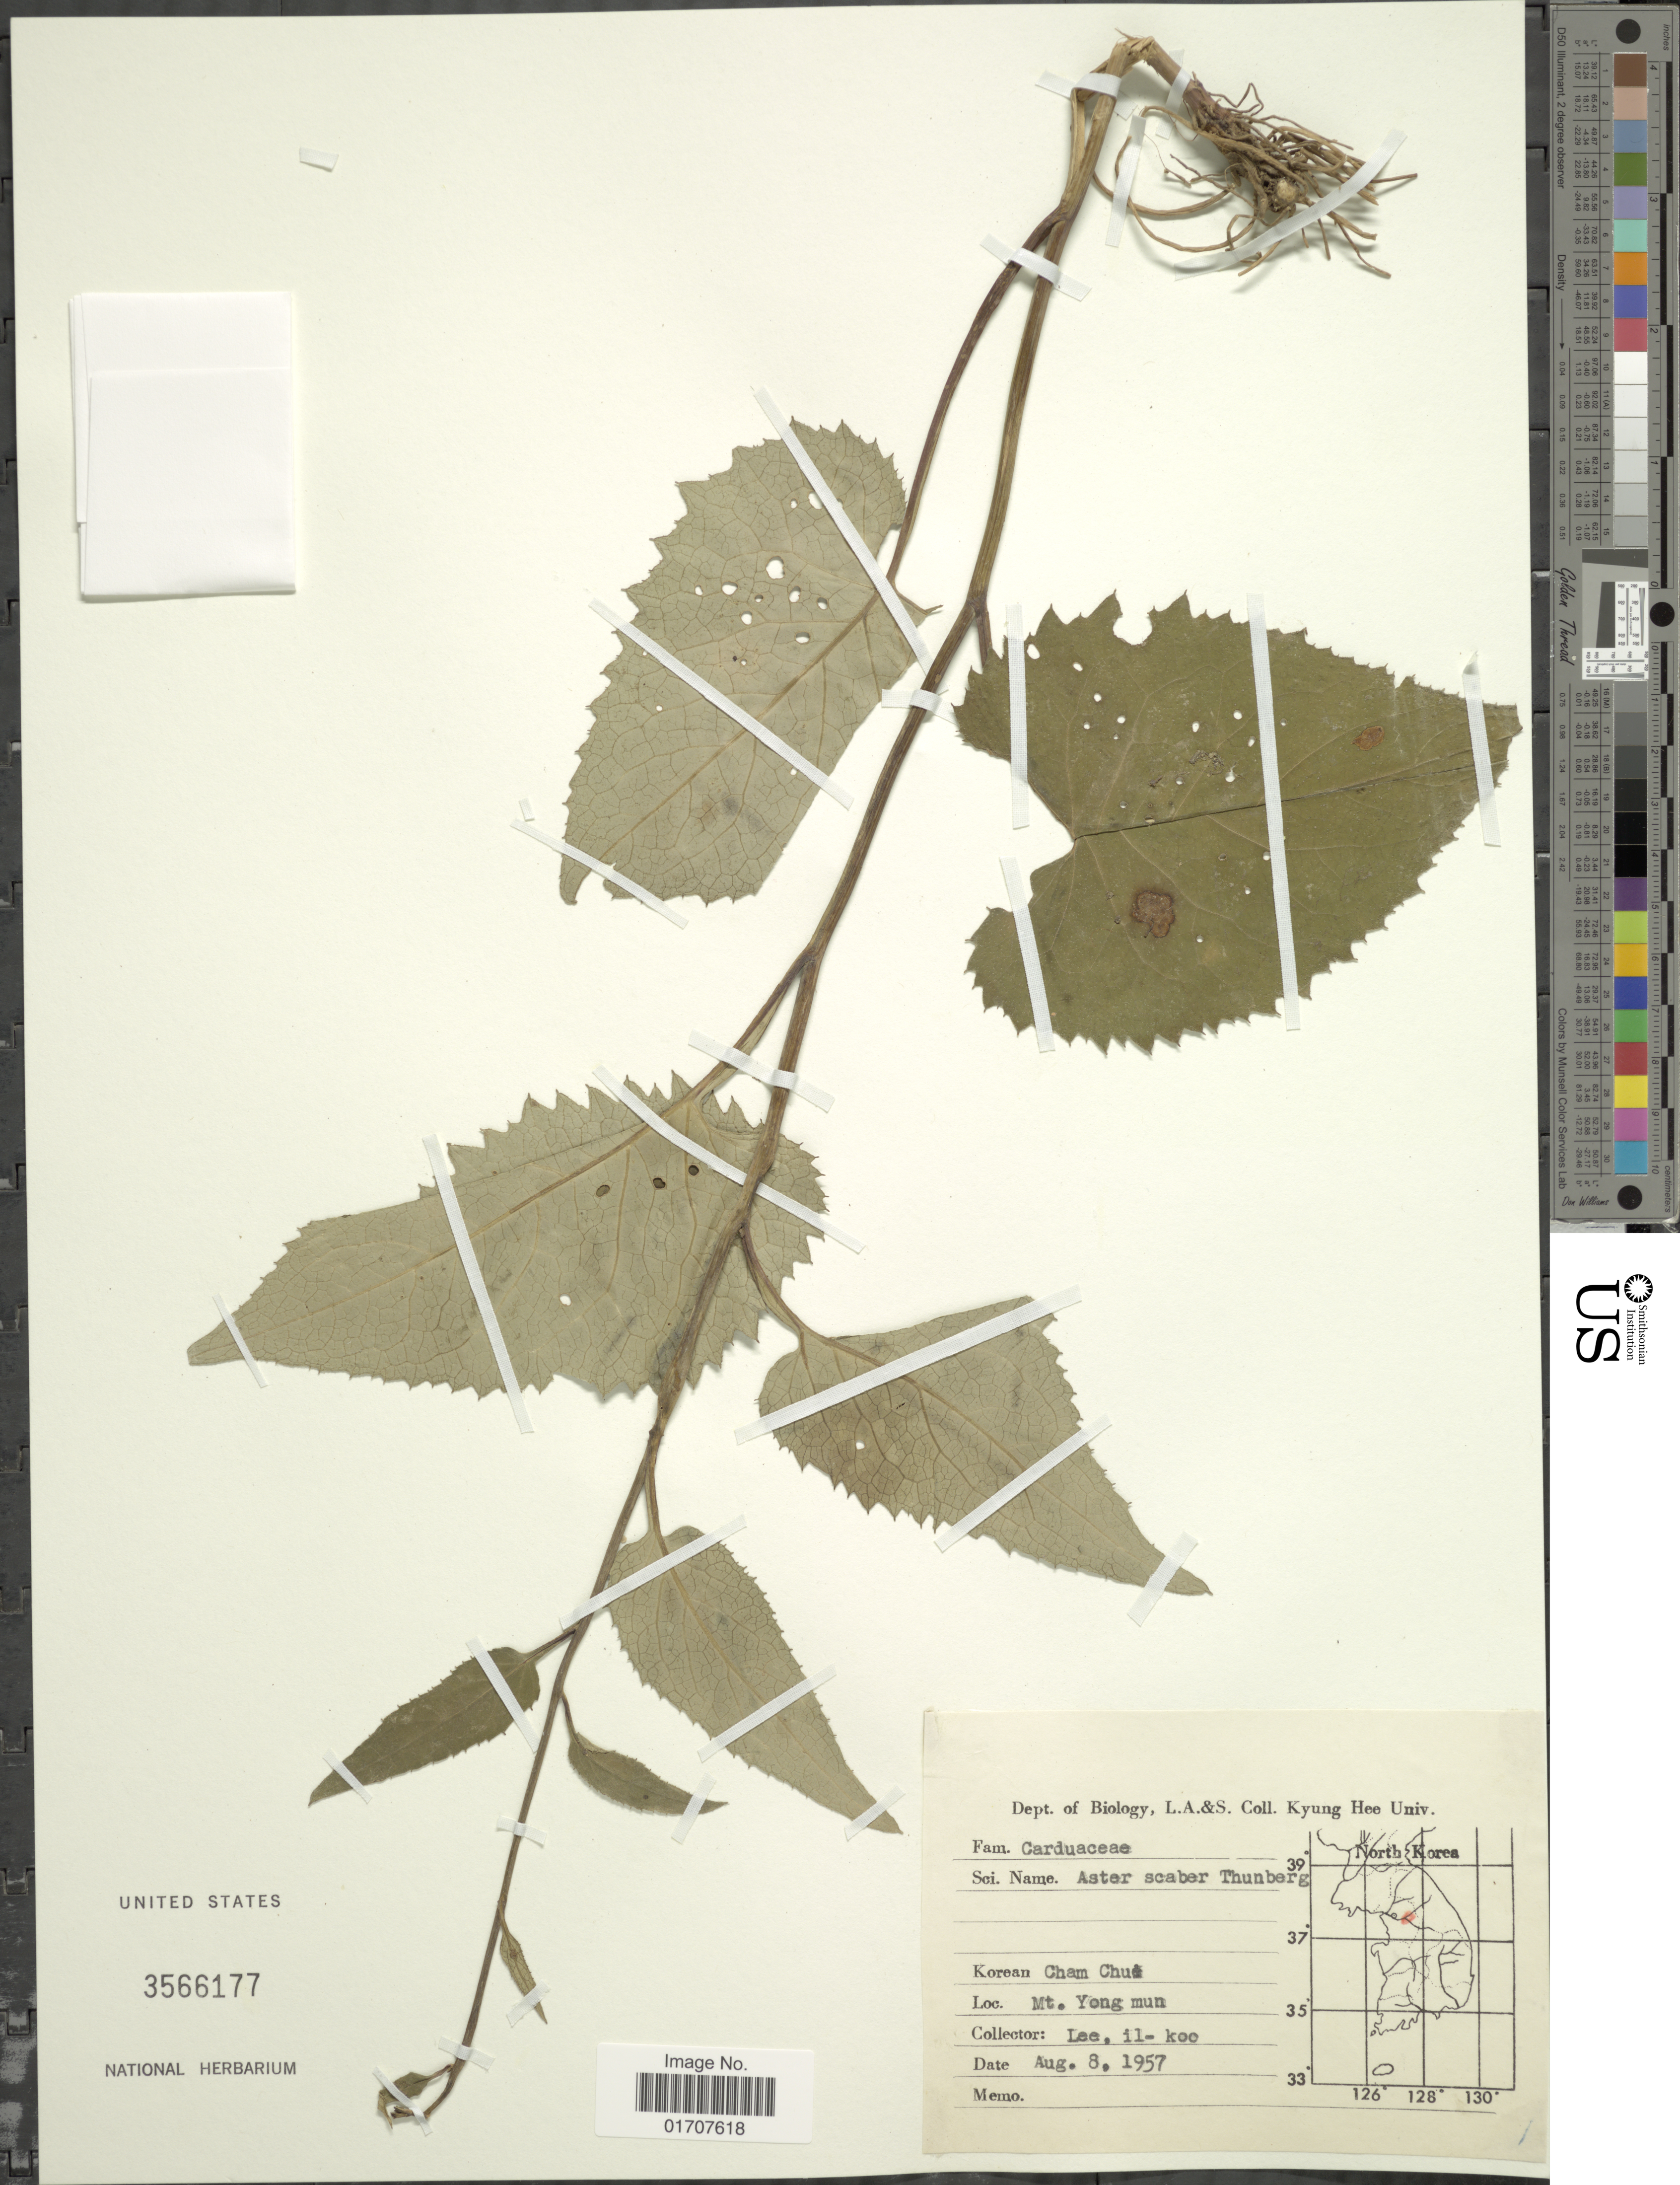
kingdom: Plantae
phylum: Tracheophyta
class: Magnoliopsida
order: Asterales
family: Asteraceae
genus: Doellingeria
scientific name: Doellingeria scaber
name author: (Thunb.) Nees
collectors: I. Lee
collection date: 1957-08-08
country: South Korea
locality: Mt. Yong mun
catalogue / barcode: US 3566177